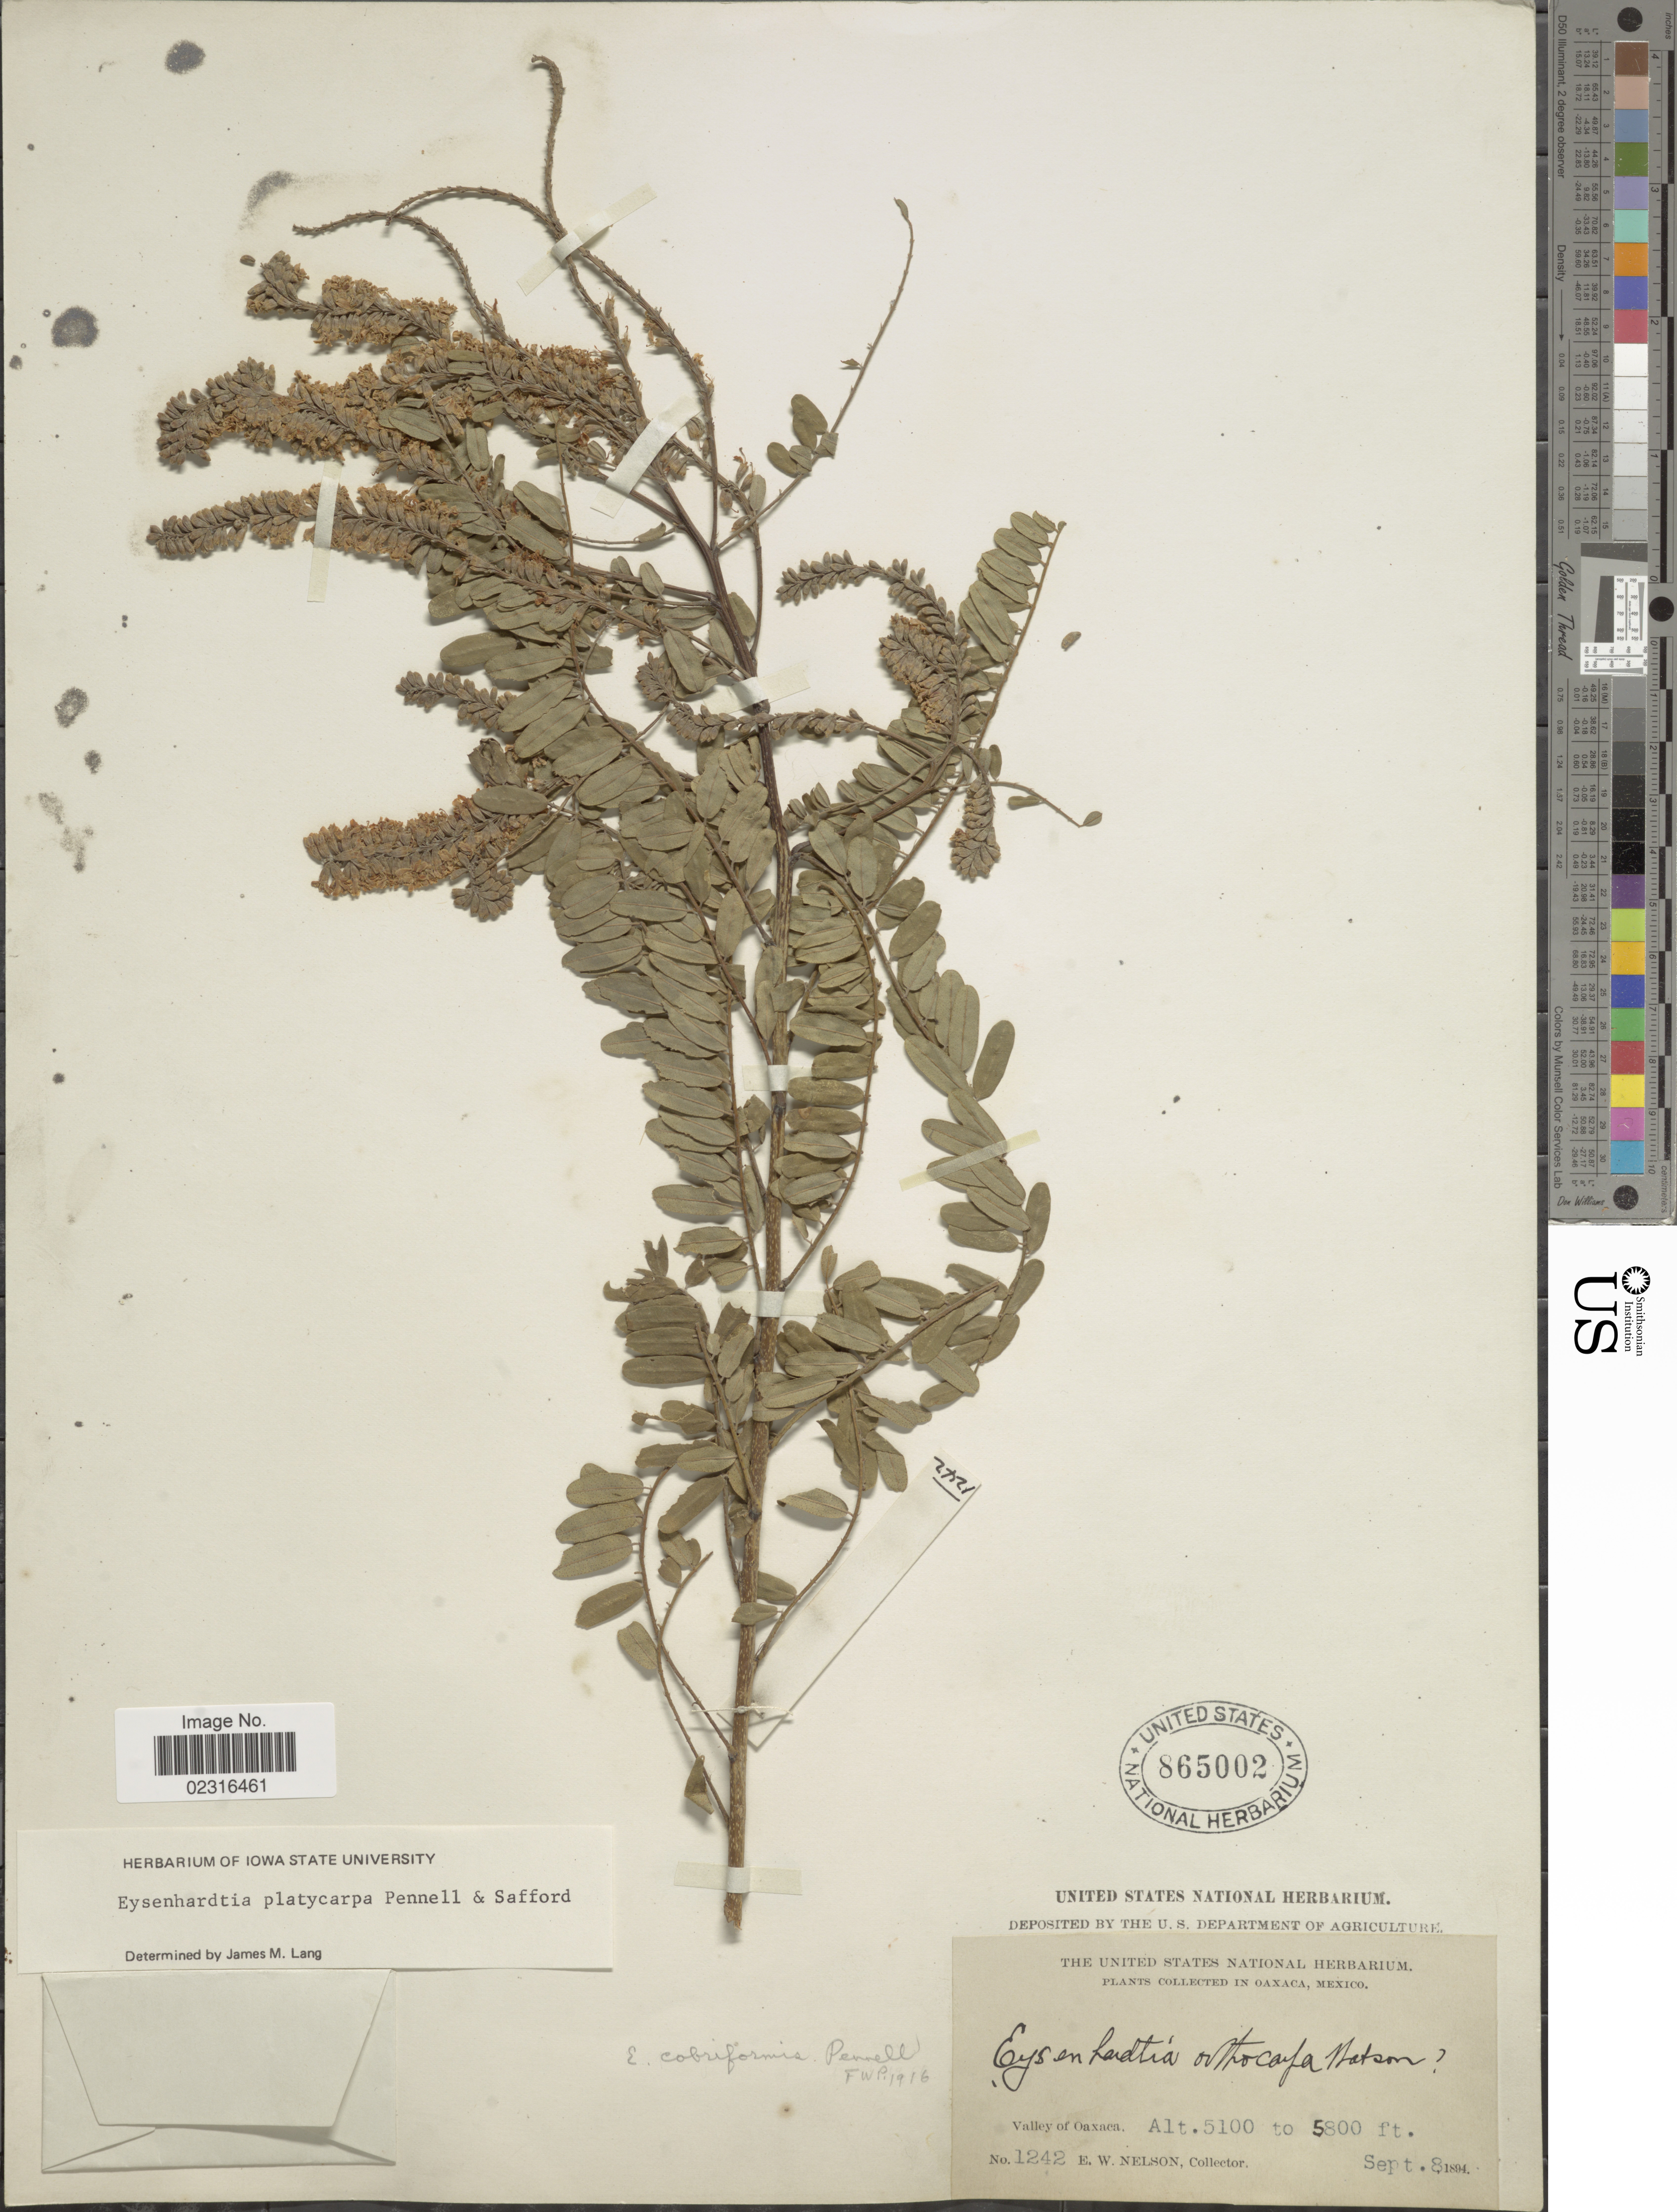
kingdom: Plantae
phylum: Tracheophyta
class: Magnoliopsida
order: Fabales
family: Fabaceae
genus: Eysenhardtia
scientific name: Eysenhardtia platycarpa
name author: Pennell & Saff.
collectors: E. W. Nelson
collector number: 1242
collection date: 1894-09-08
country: Mexico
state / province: Oaxaca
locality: Valley of Oaxaca.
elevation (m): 1554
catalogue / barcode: US 865002